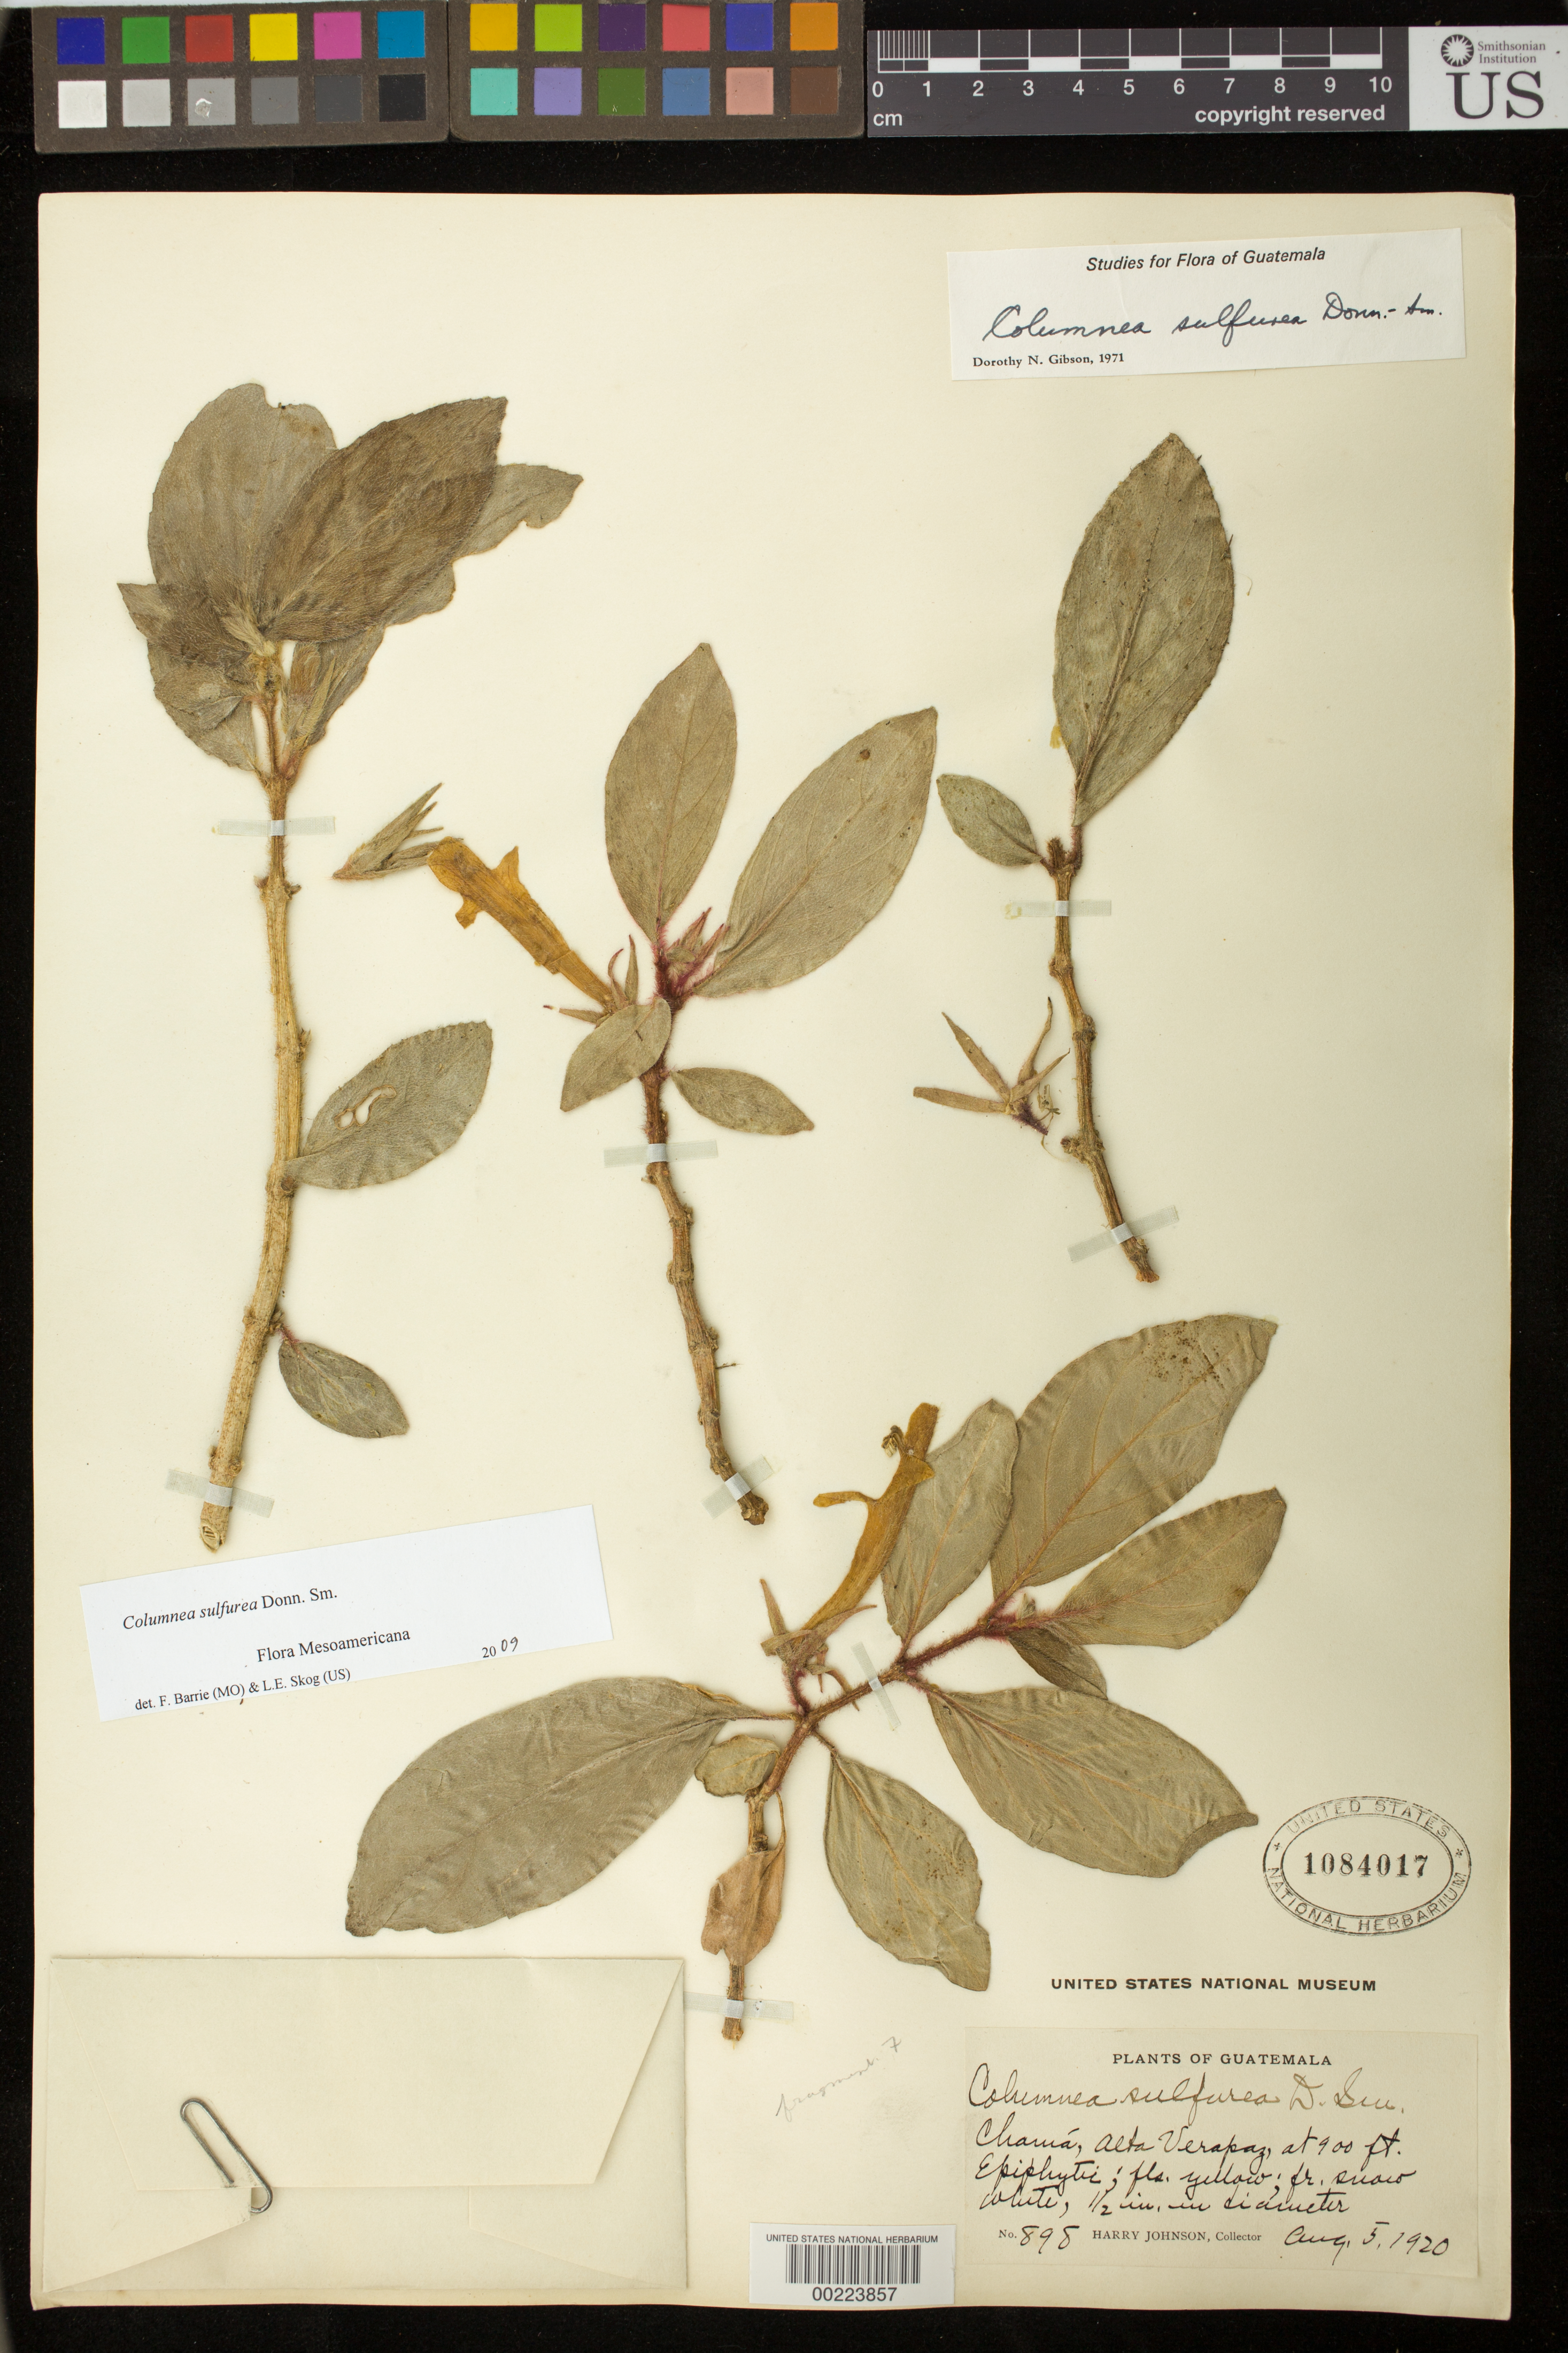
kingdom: Plantae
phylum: Tracheophyta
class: Magnoliopsida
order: Lamiales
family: Gesneriaceae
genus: Columnea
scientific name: Columnea sulfurea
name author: Donn. Sm.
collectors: H. Johnson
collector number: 898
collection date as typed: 05 Aug 1920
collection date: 1920-08-05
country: Guatemala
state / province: Alta Verapaz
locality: Chaina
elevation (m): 274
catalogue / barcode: US 1084017